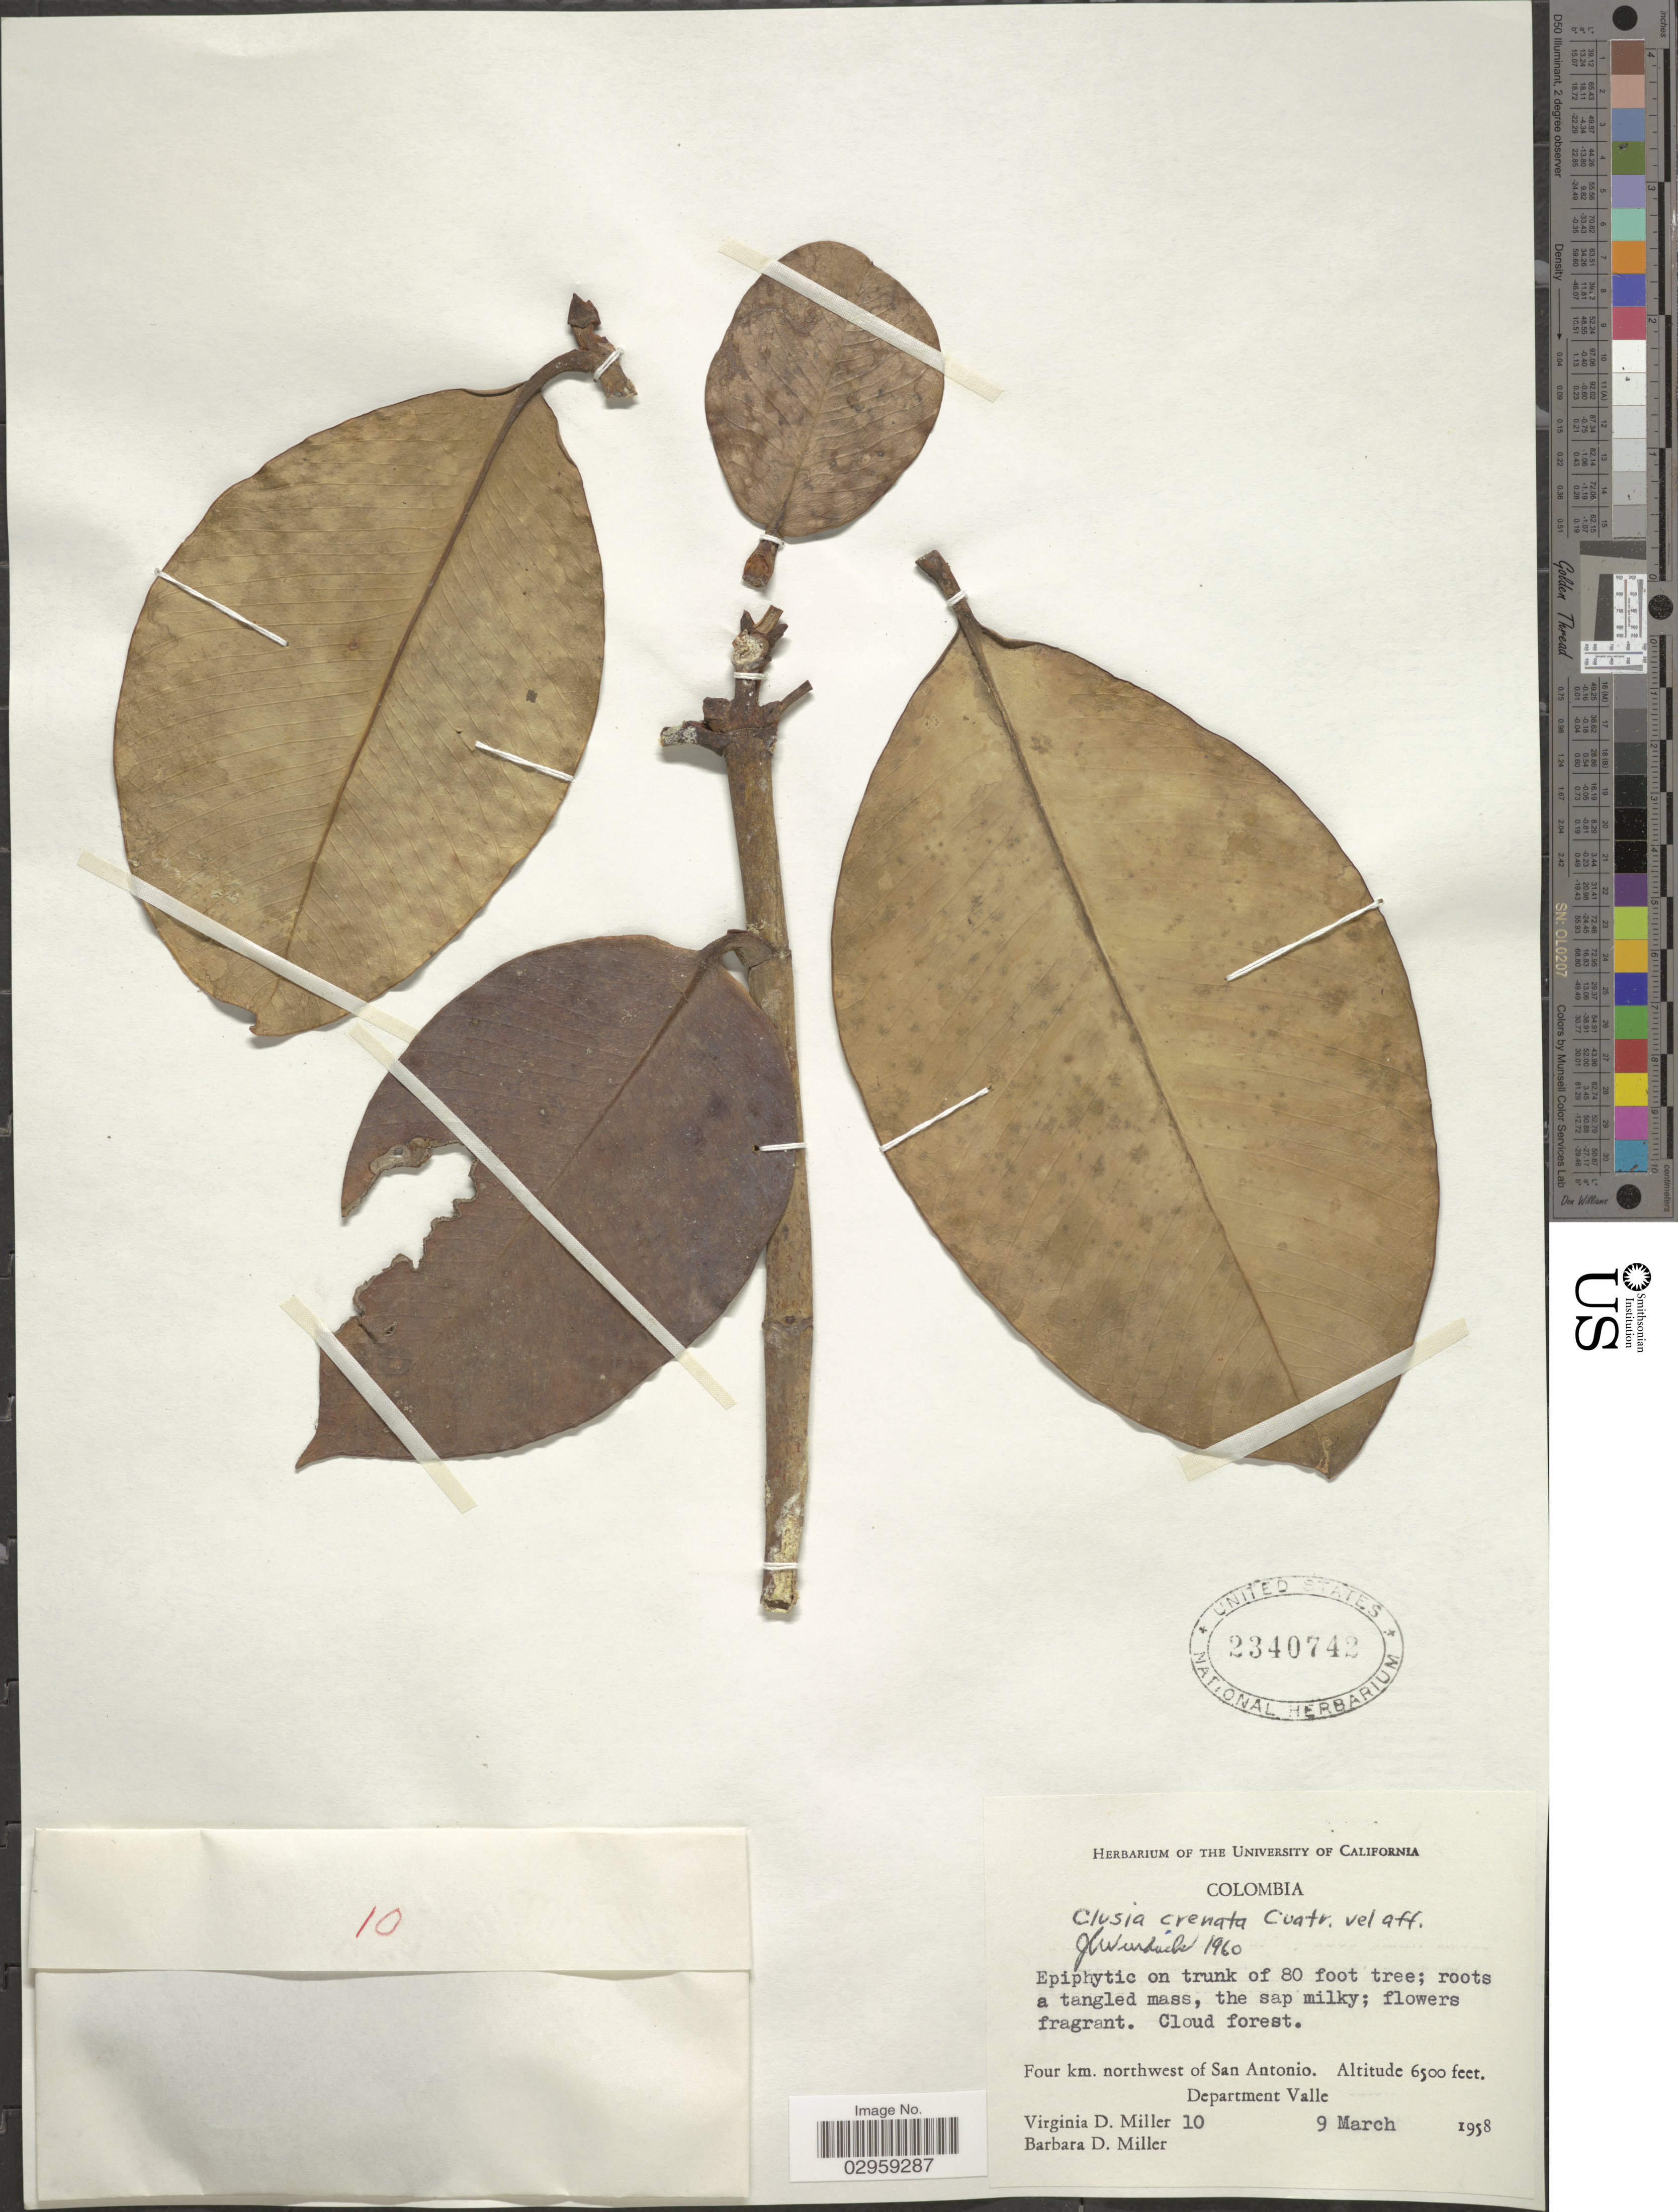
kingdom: Plantae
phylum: Tracheophyta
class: Magnoliopsida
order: Malpighiales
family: Clusiaceae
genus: Clusia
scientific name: Clusia crenata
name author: Cuatrec.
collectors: V. D. Miller & B. D. Miller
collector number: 10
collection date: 1958-03-09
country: Colombia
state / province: Valle del Cauca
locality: Cloud forest. Four km. northwest of San Antonio. Department Valle.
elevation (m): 1981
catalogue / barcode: US 2340742